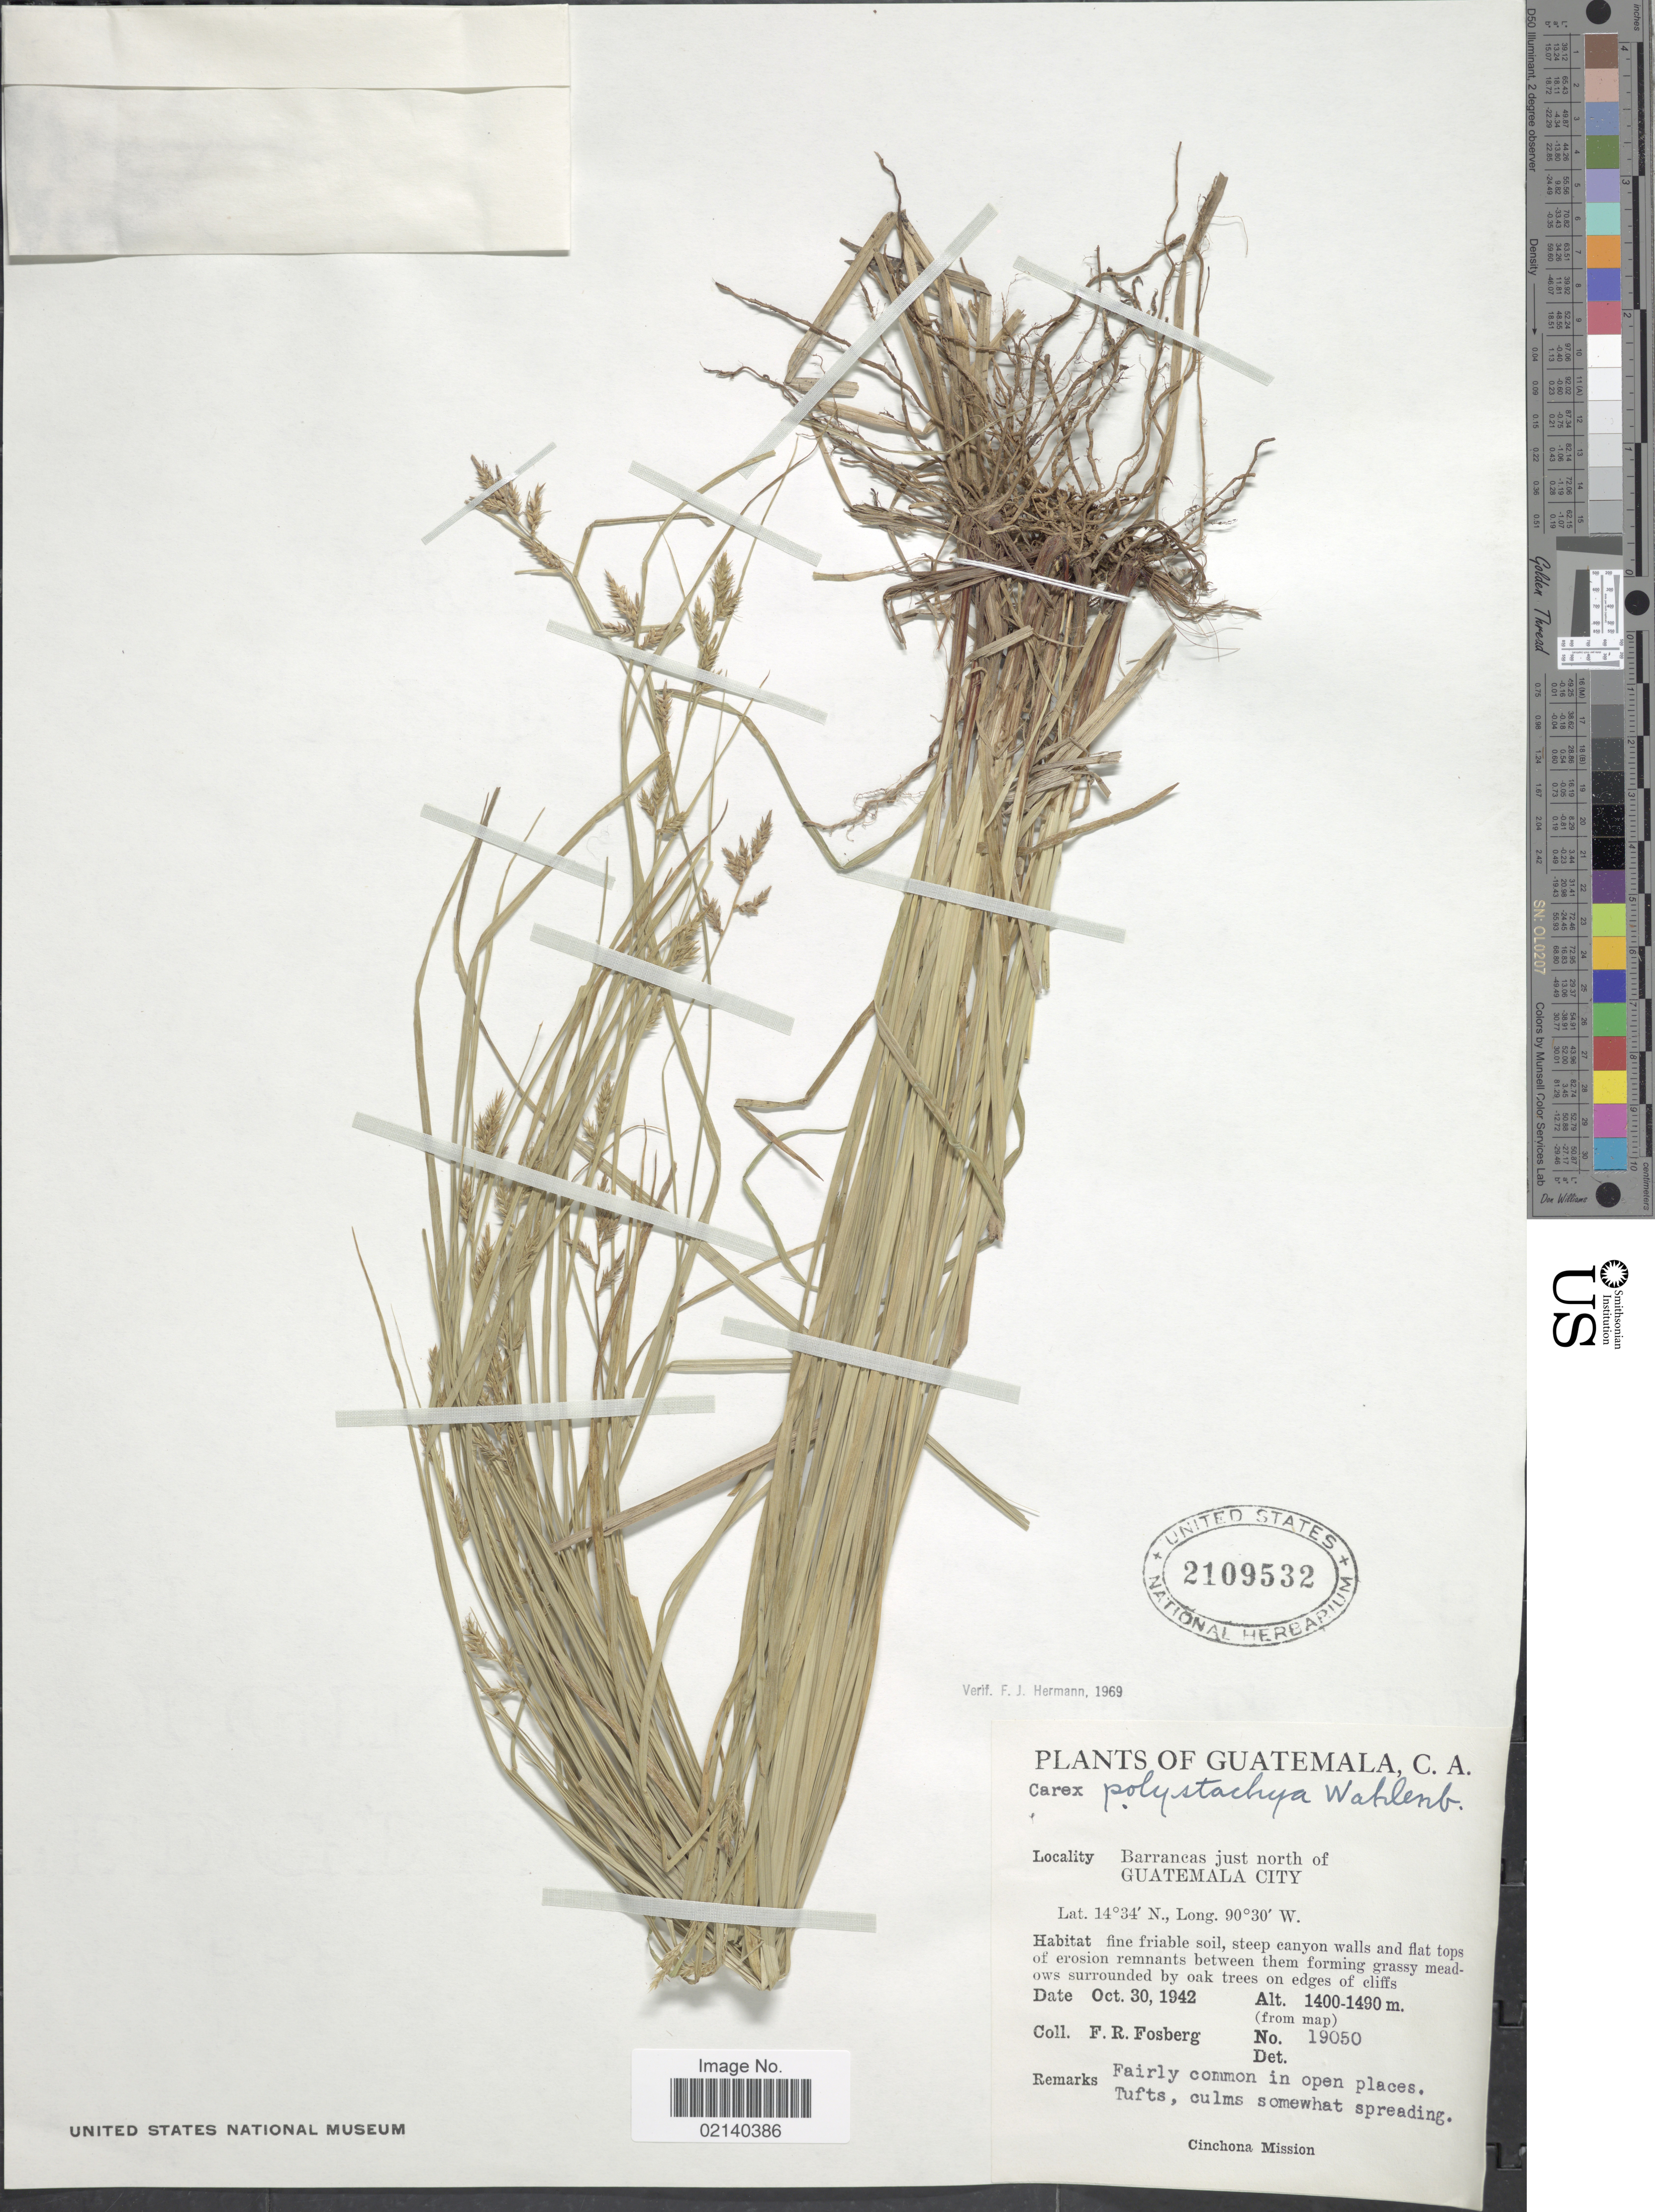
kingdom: Plantae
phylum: Tracheophyta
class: Liliopsida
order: Poales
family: Cyperaceae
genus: Carex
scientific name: Carex polystachya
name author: Sw. ex Wahlenb.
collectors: F. R. Fosberg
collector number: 19050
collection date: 1942-10-30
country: Guatemala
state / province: Guatemala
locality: C.A., Barrancas just north of Guatemala City, steep canyon walls and flat tops of erosion remnants on edge of cliffs.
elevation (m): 1400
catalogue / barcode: US 2109532